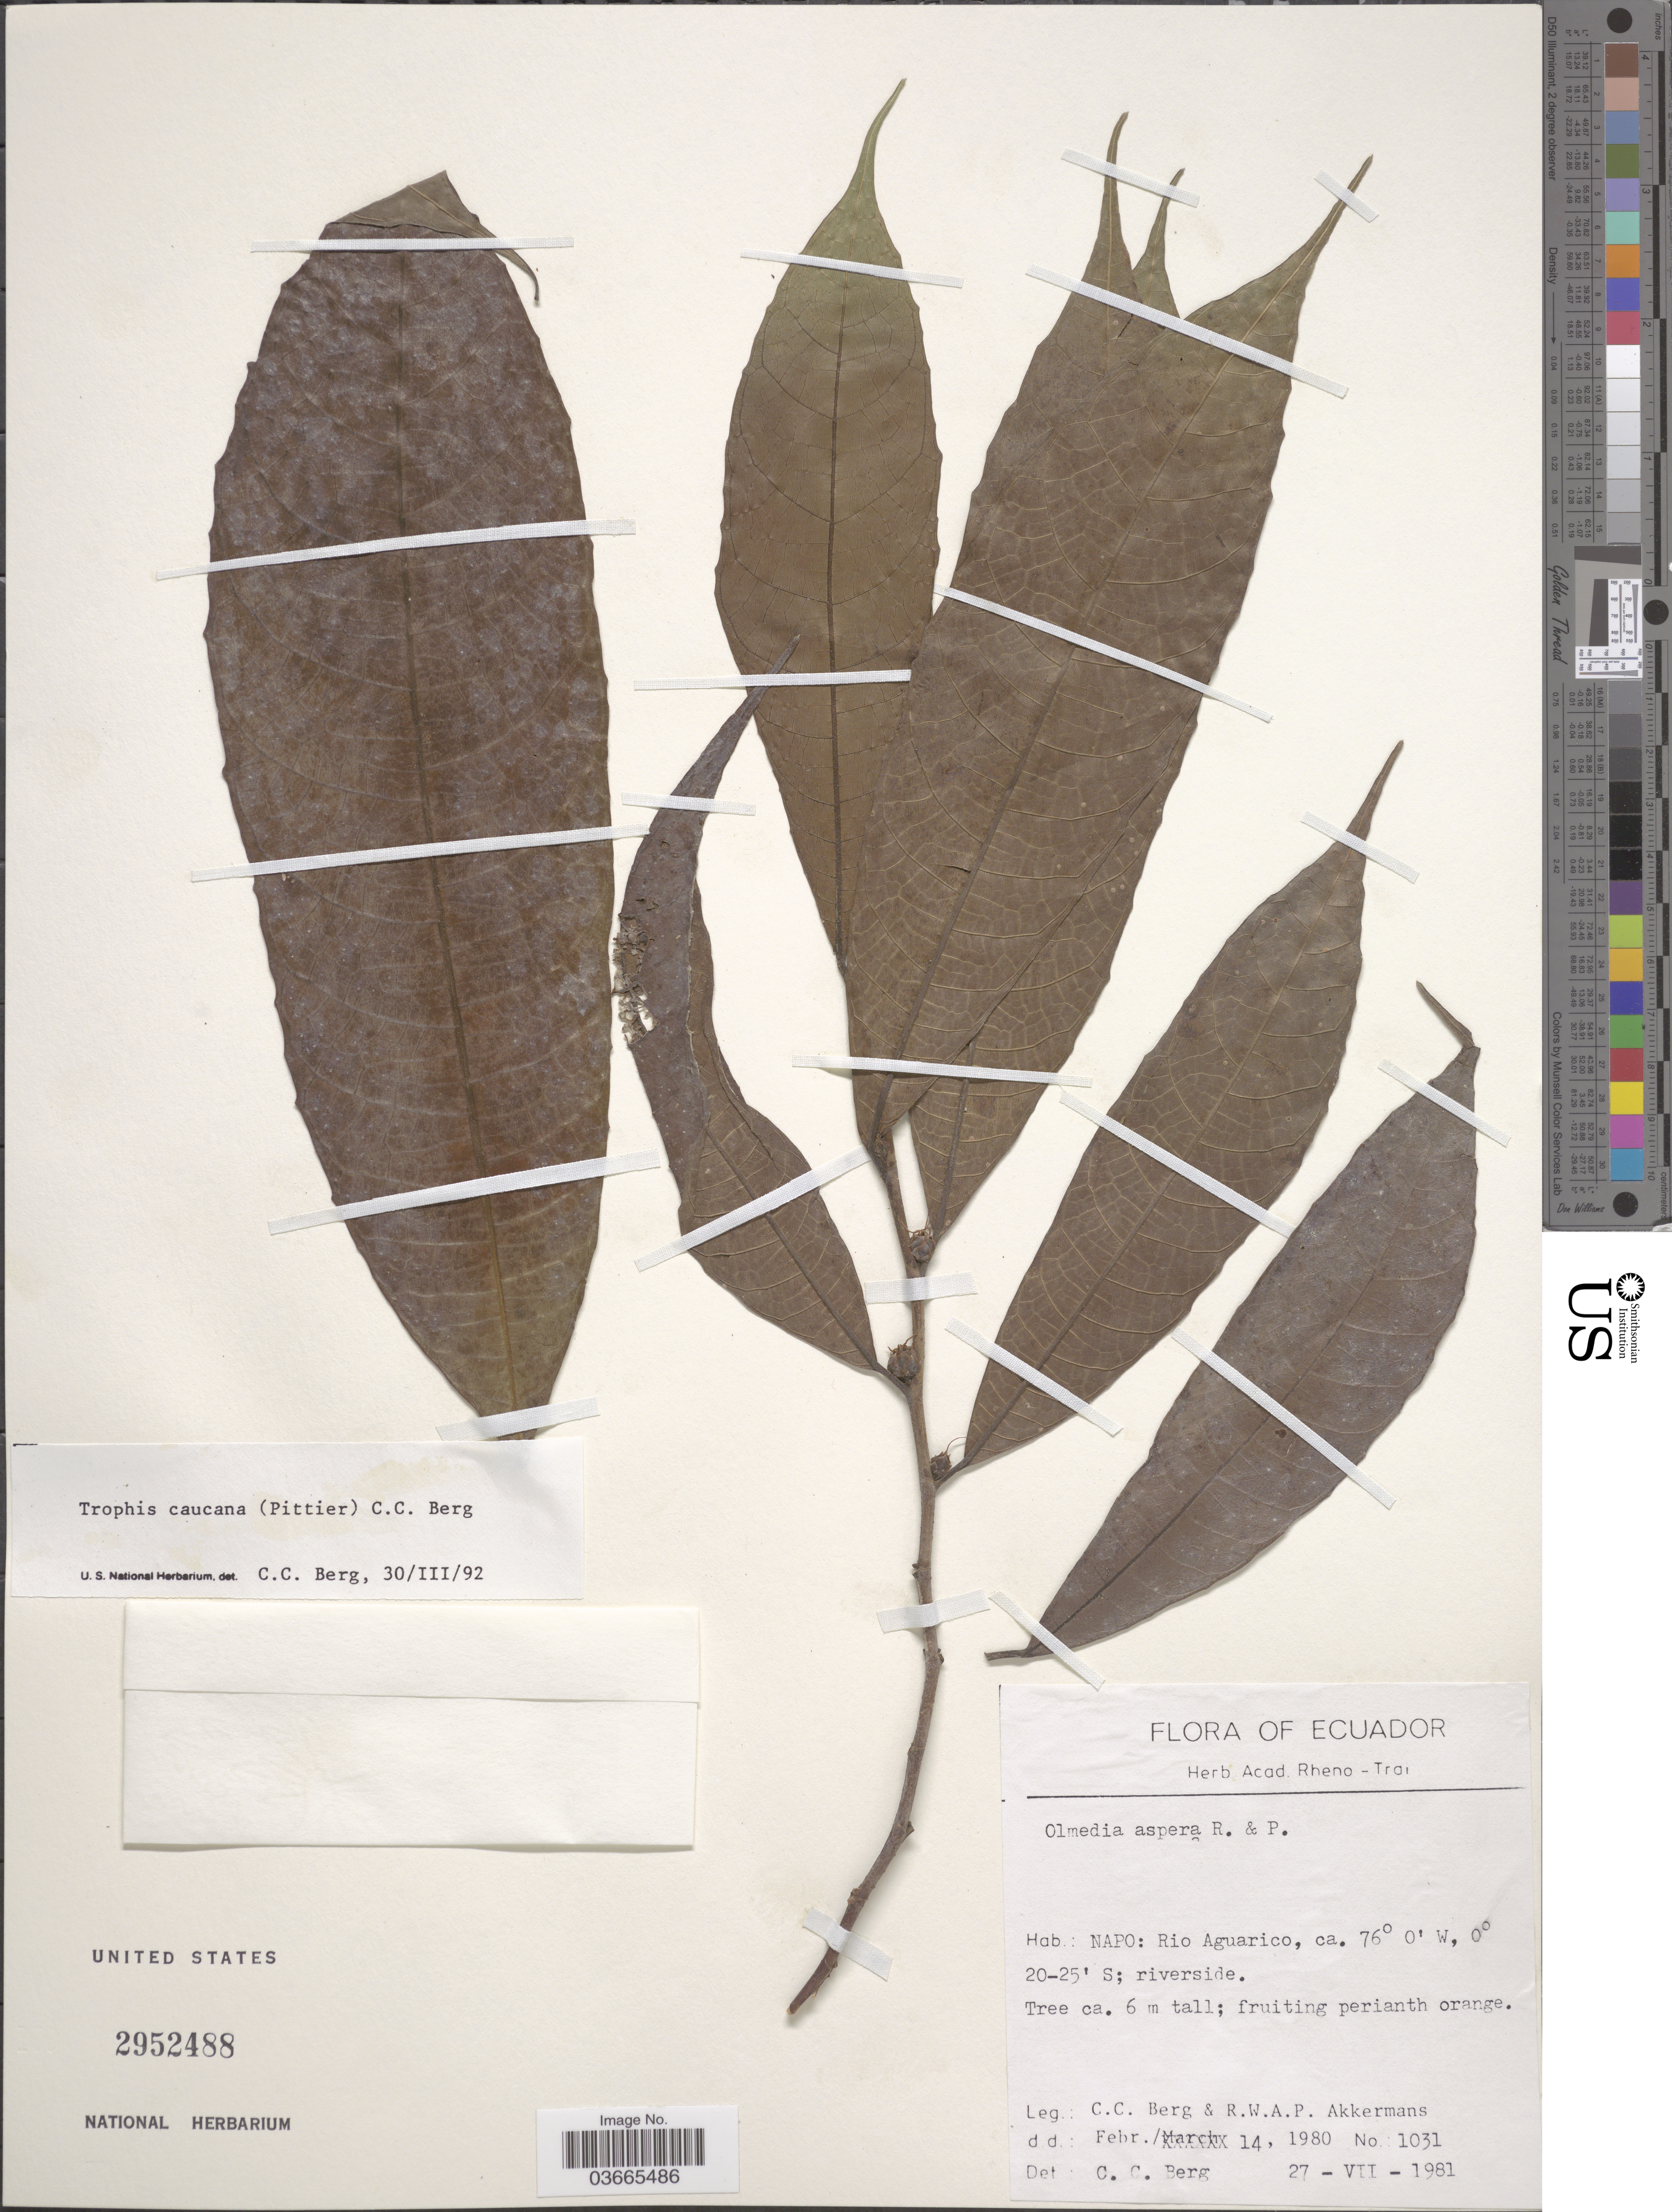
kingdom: Plantae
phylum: Tracheophyta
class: Magnoliopsida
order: Rosales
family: Moraceae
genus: Olmedia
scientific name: Olmedia aspera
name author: Ruiz & Pav.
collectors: C. C. Berg & R. W. A. P. Akkermans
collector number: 1031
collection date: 1980-02-14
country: Ecuador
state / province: Napo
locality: Rio Aguarico.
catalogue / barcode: US 2952488